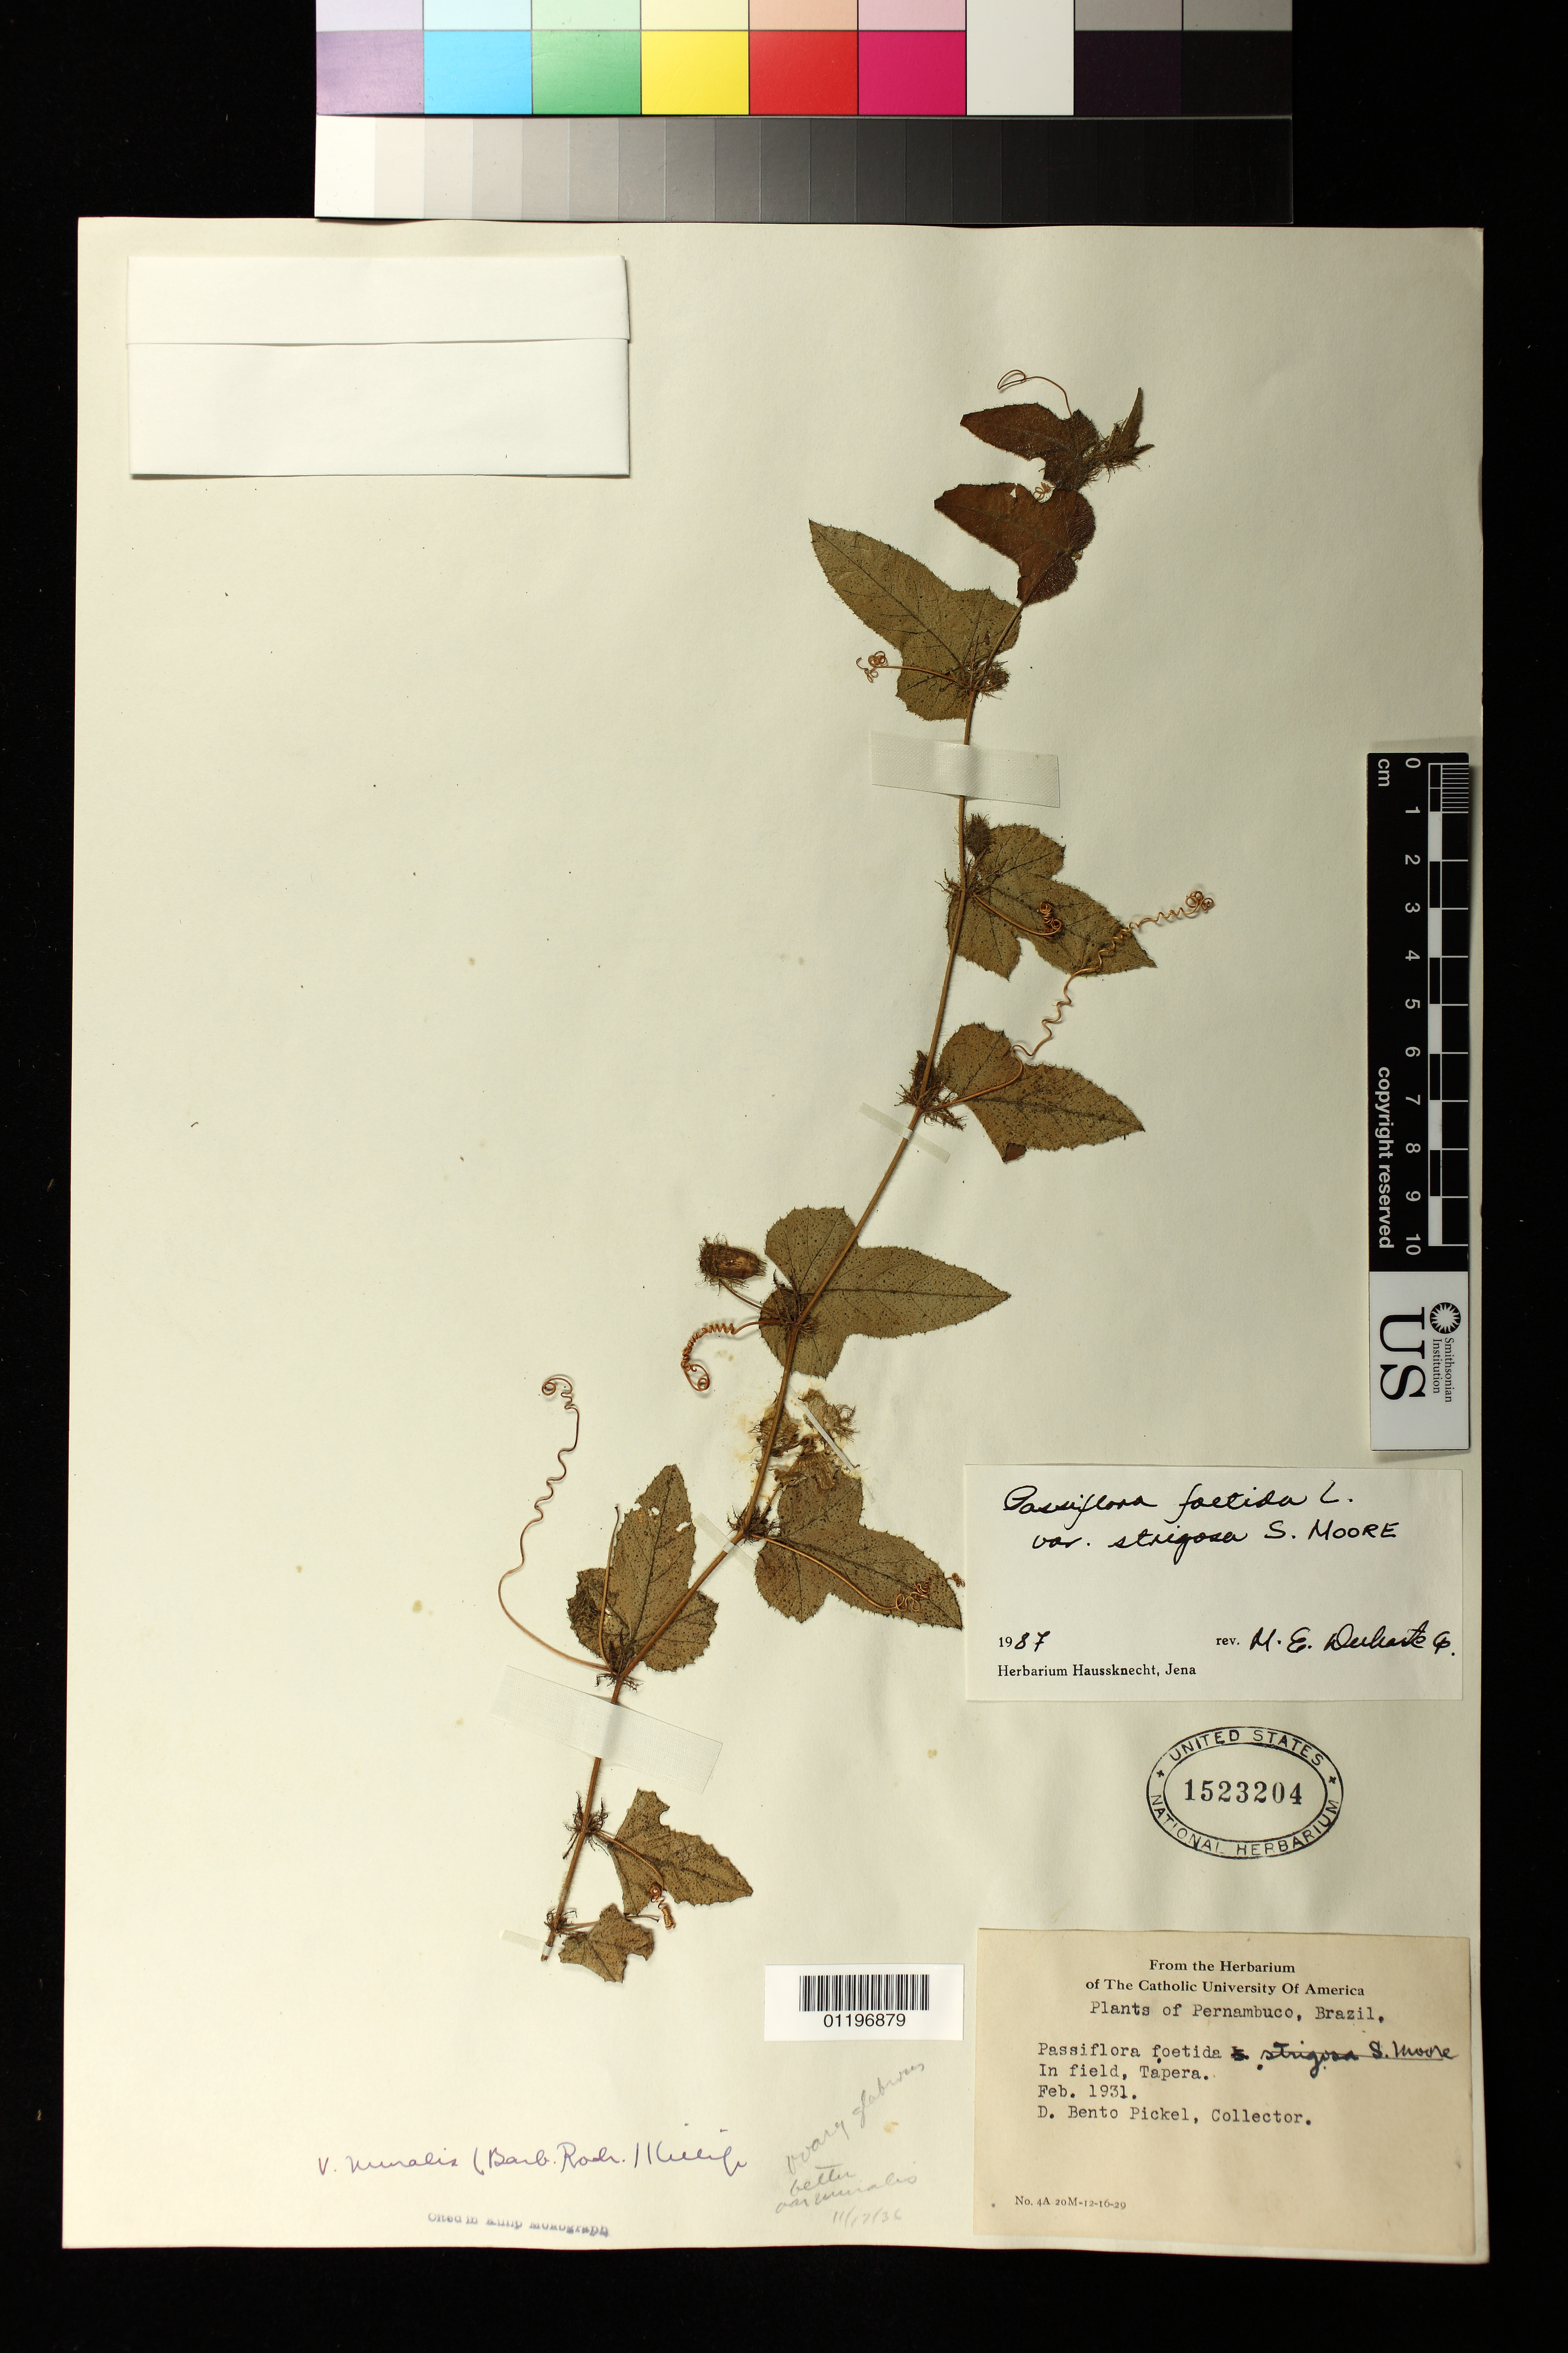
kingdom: Plantae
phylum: Tracheophyta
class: Magnoliopsida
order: Malpighiales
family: Passifloraceae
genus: Passiflora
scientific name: Passiflora foetida var. strigosa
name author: (M. Roem.) S. Moore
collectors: B. J. Pickel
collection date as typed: Feb 1931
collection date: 1931-02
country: Brazil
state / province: Pernambuco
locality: In field, Tapera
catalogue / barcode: US 1523204